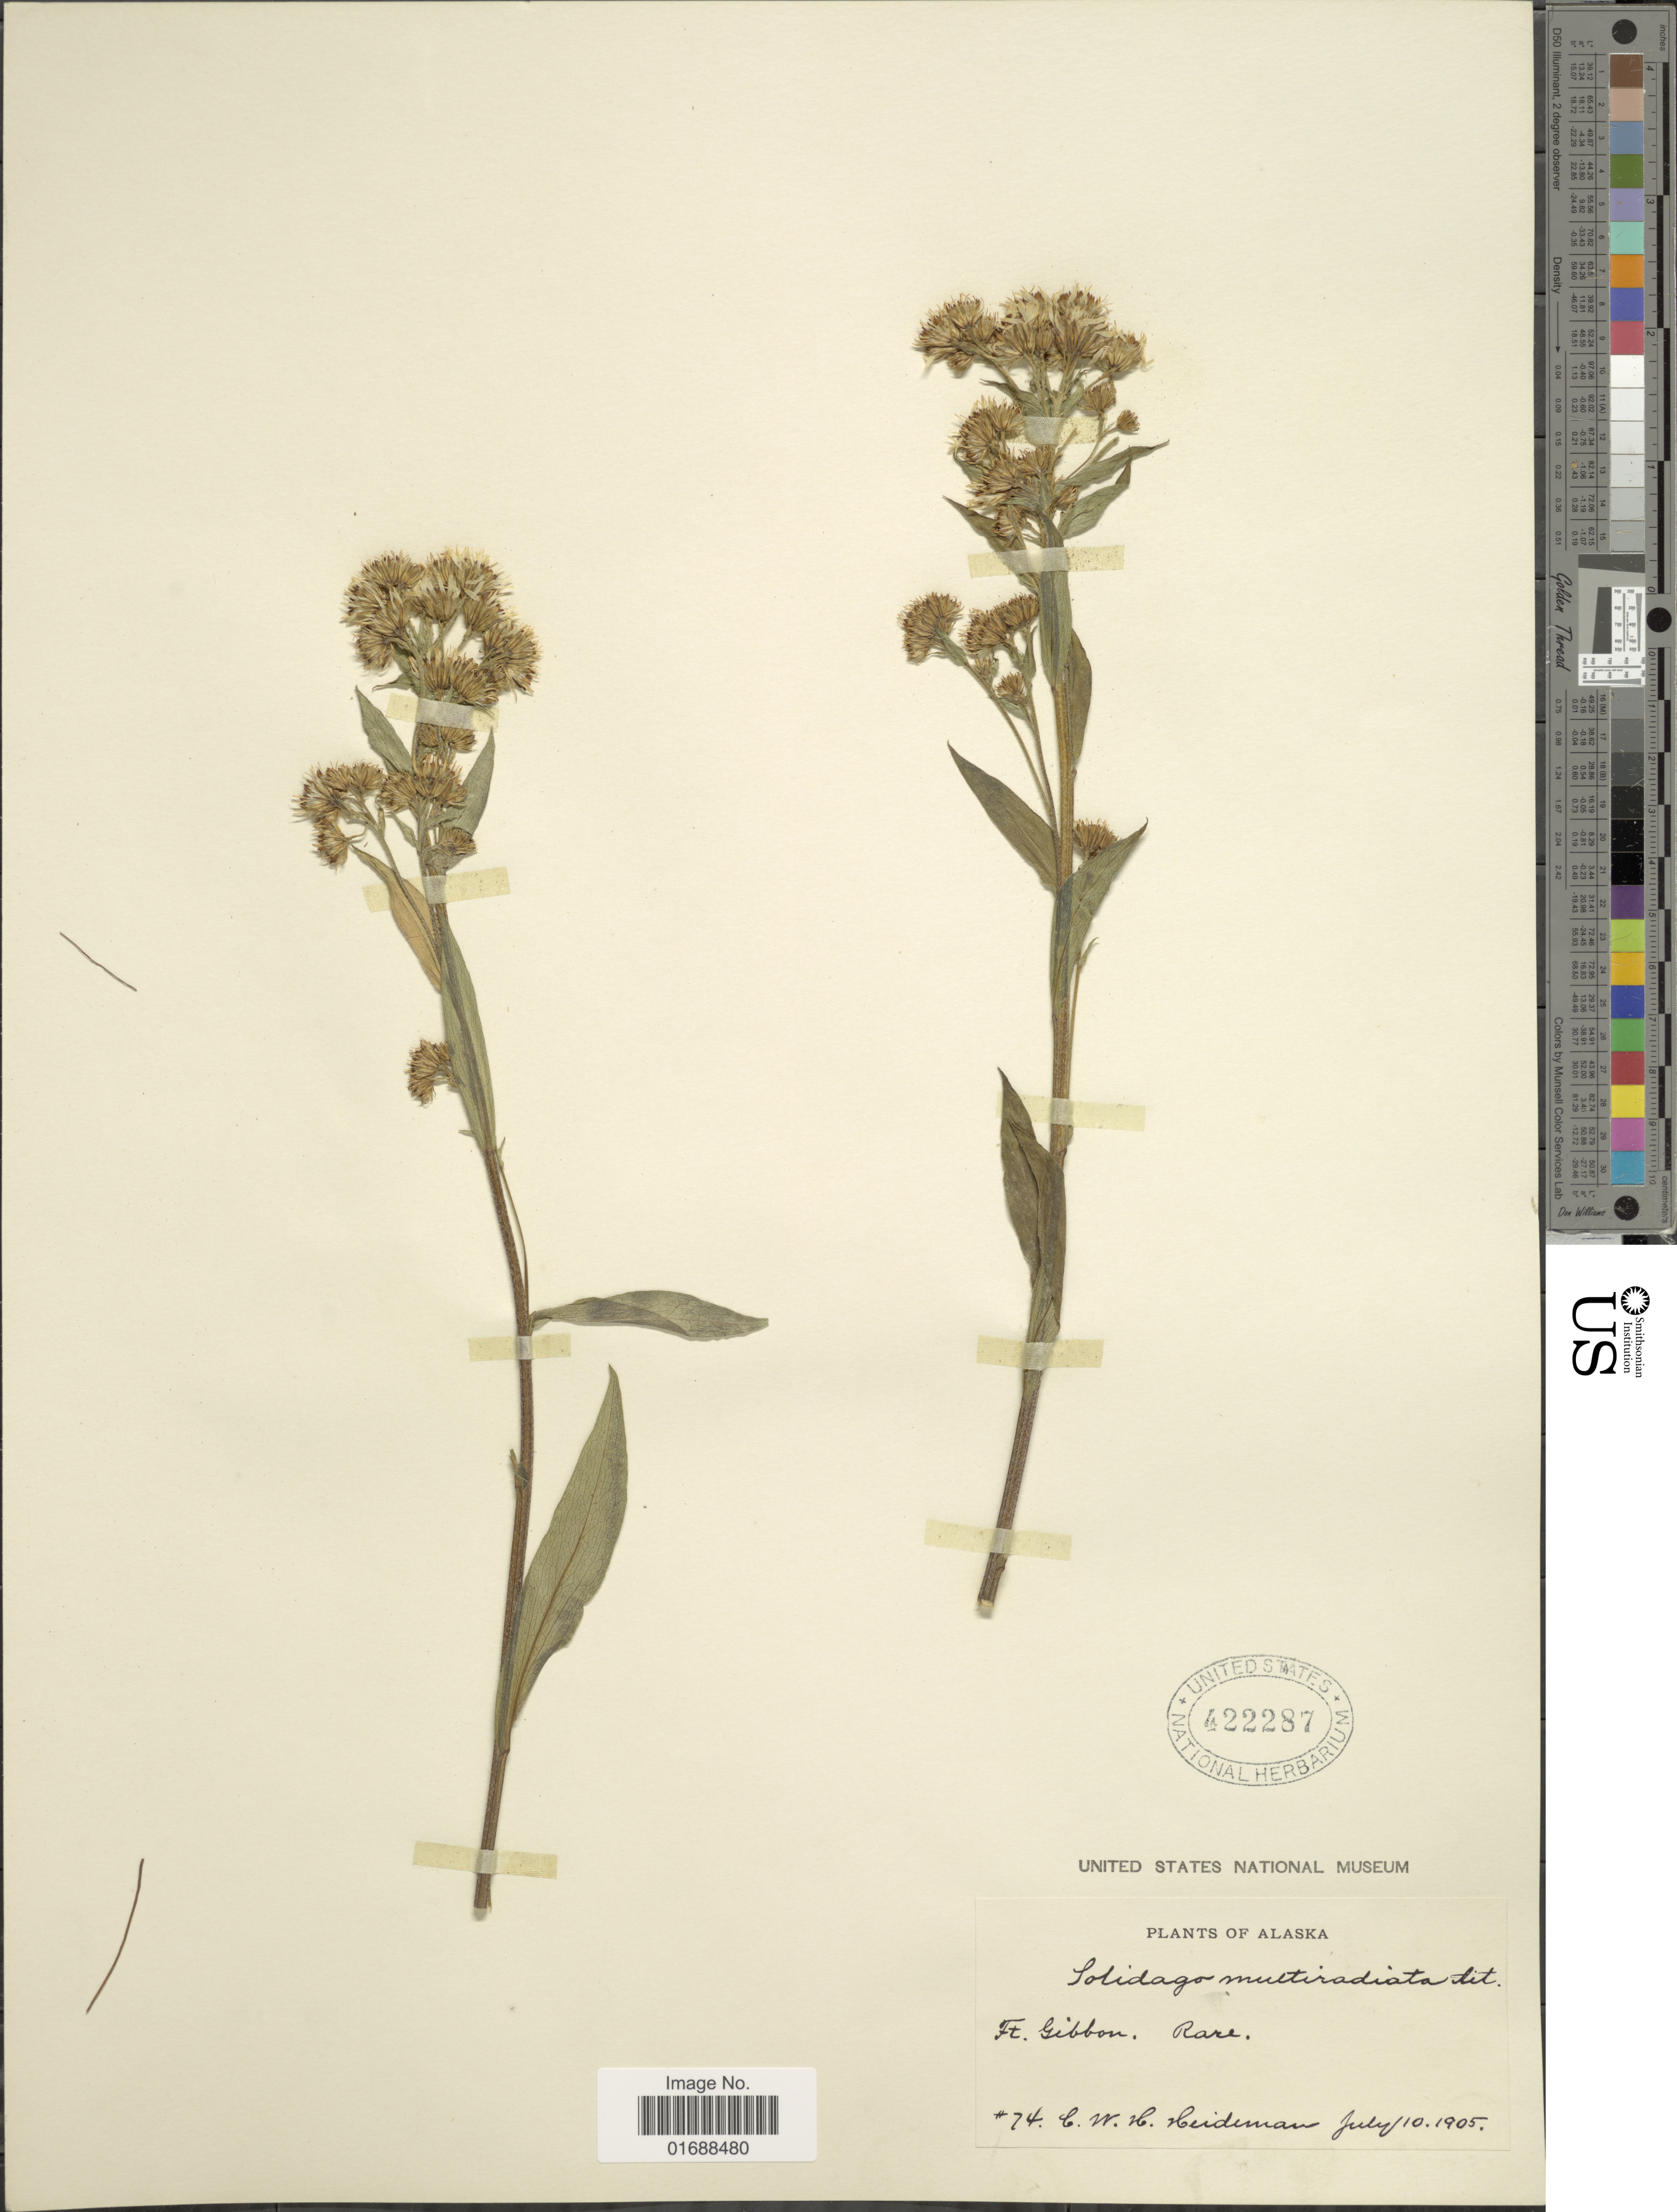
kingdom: Plantae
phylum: Tracheophyta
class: Magnoliopsida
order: Asterales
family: Asteraceae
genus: Solidago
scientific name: Solidago multiradiata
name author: Aiton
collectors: C. Heideman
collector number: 74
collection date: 1905-07-10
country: United States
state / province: Alaska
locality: Ft. Gibbon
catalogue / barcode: US 422287